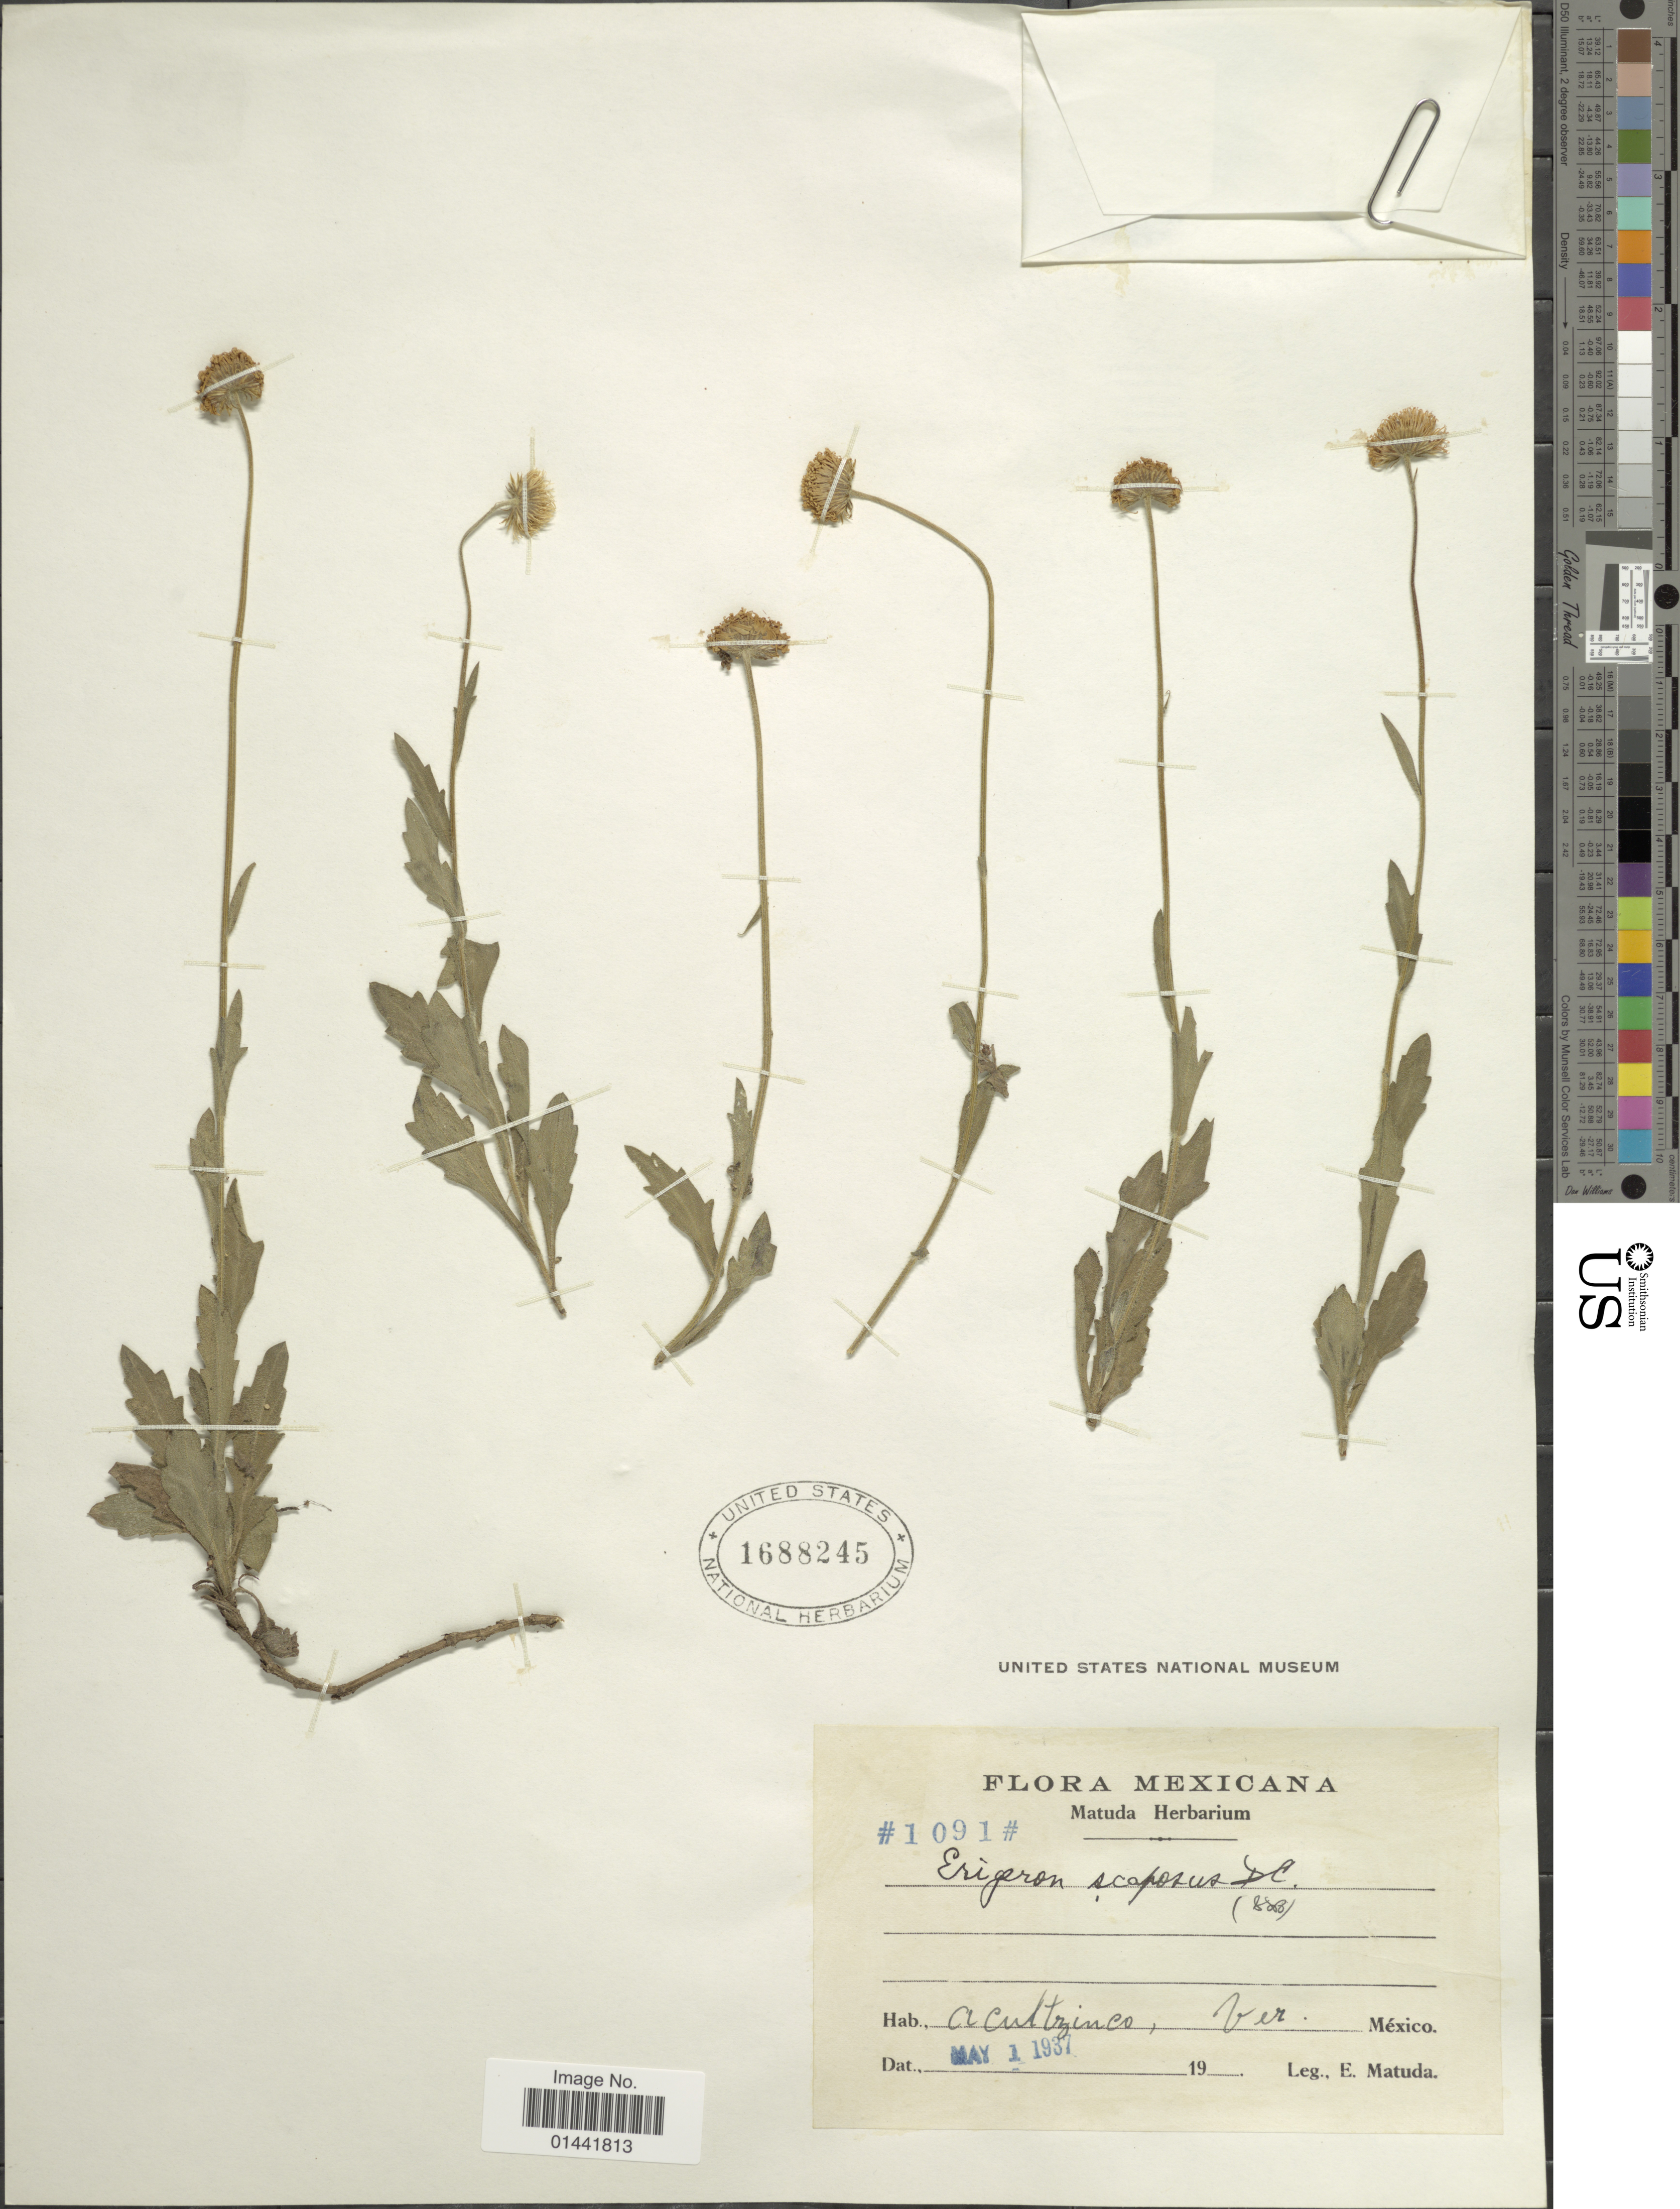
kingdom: Plantae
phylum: Tracheophyta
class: Magnoliopsida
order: Asterales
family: Asteraceae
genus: Erigeron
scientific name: Erigeron scaposus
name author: DC.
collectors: E. Matuda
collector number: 1091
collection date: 1937-05-01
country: Mexico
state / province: Veracruz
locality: A. Cultrinco, Ver.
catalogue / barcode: US 1688245